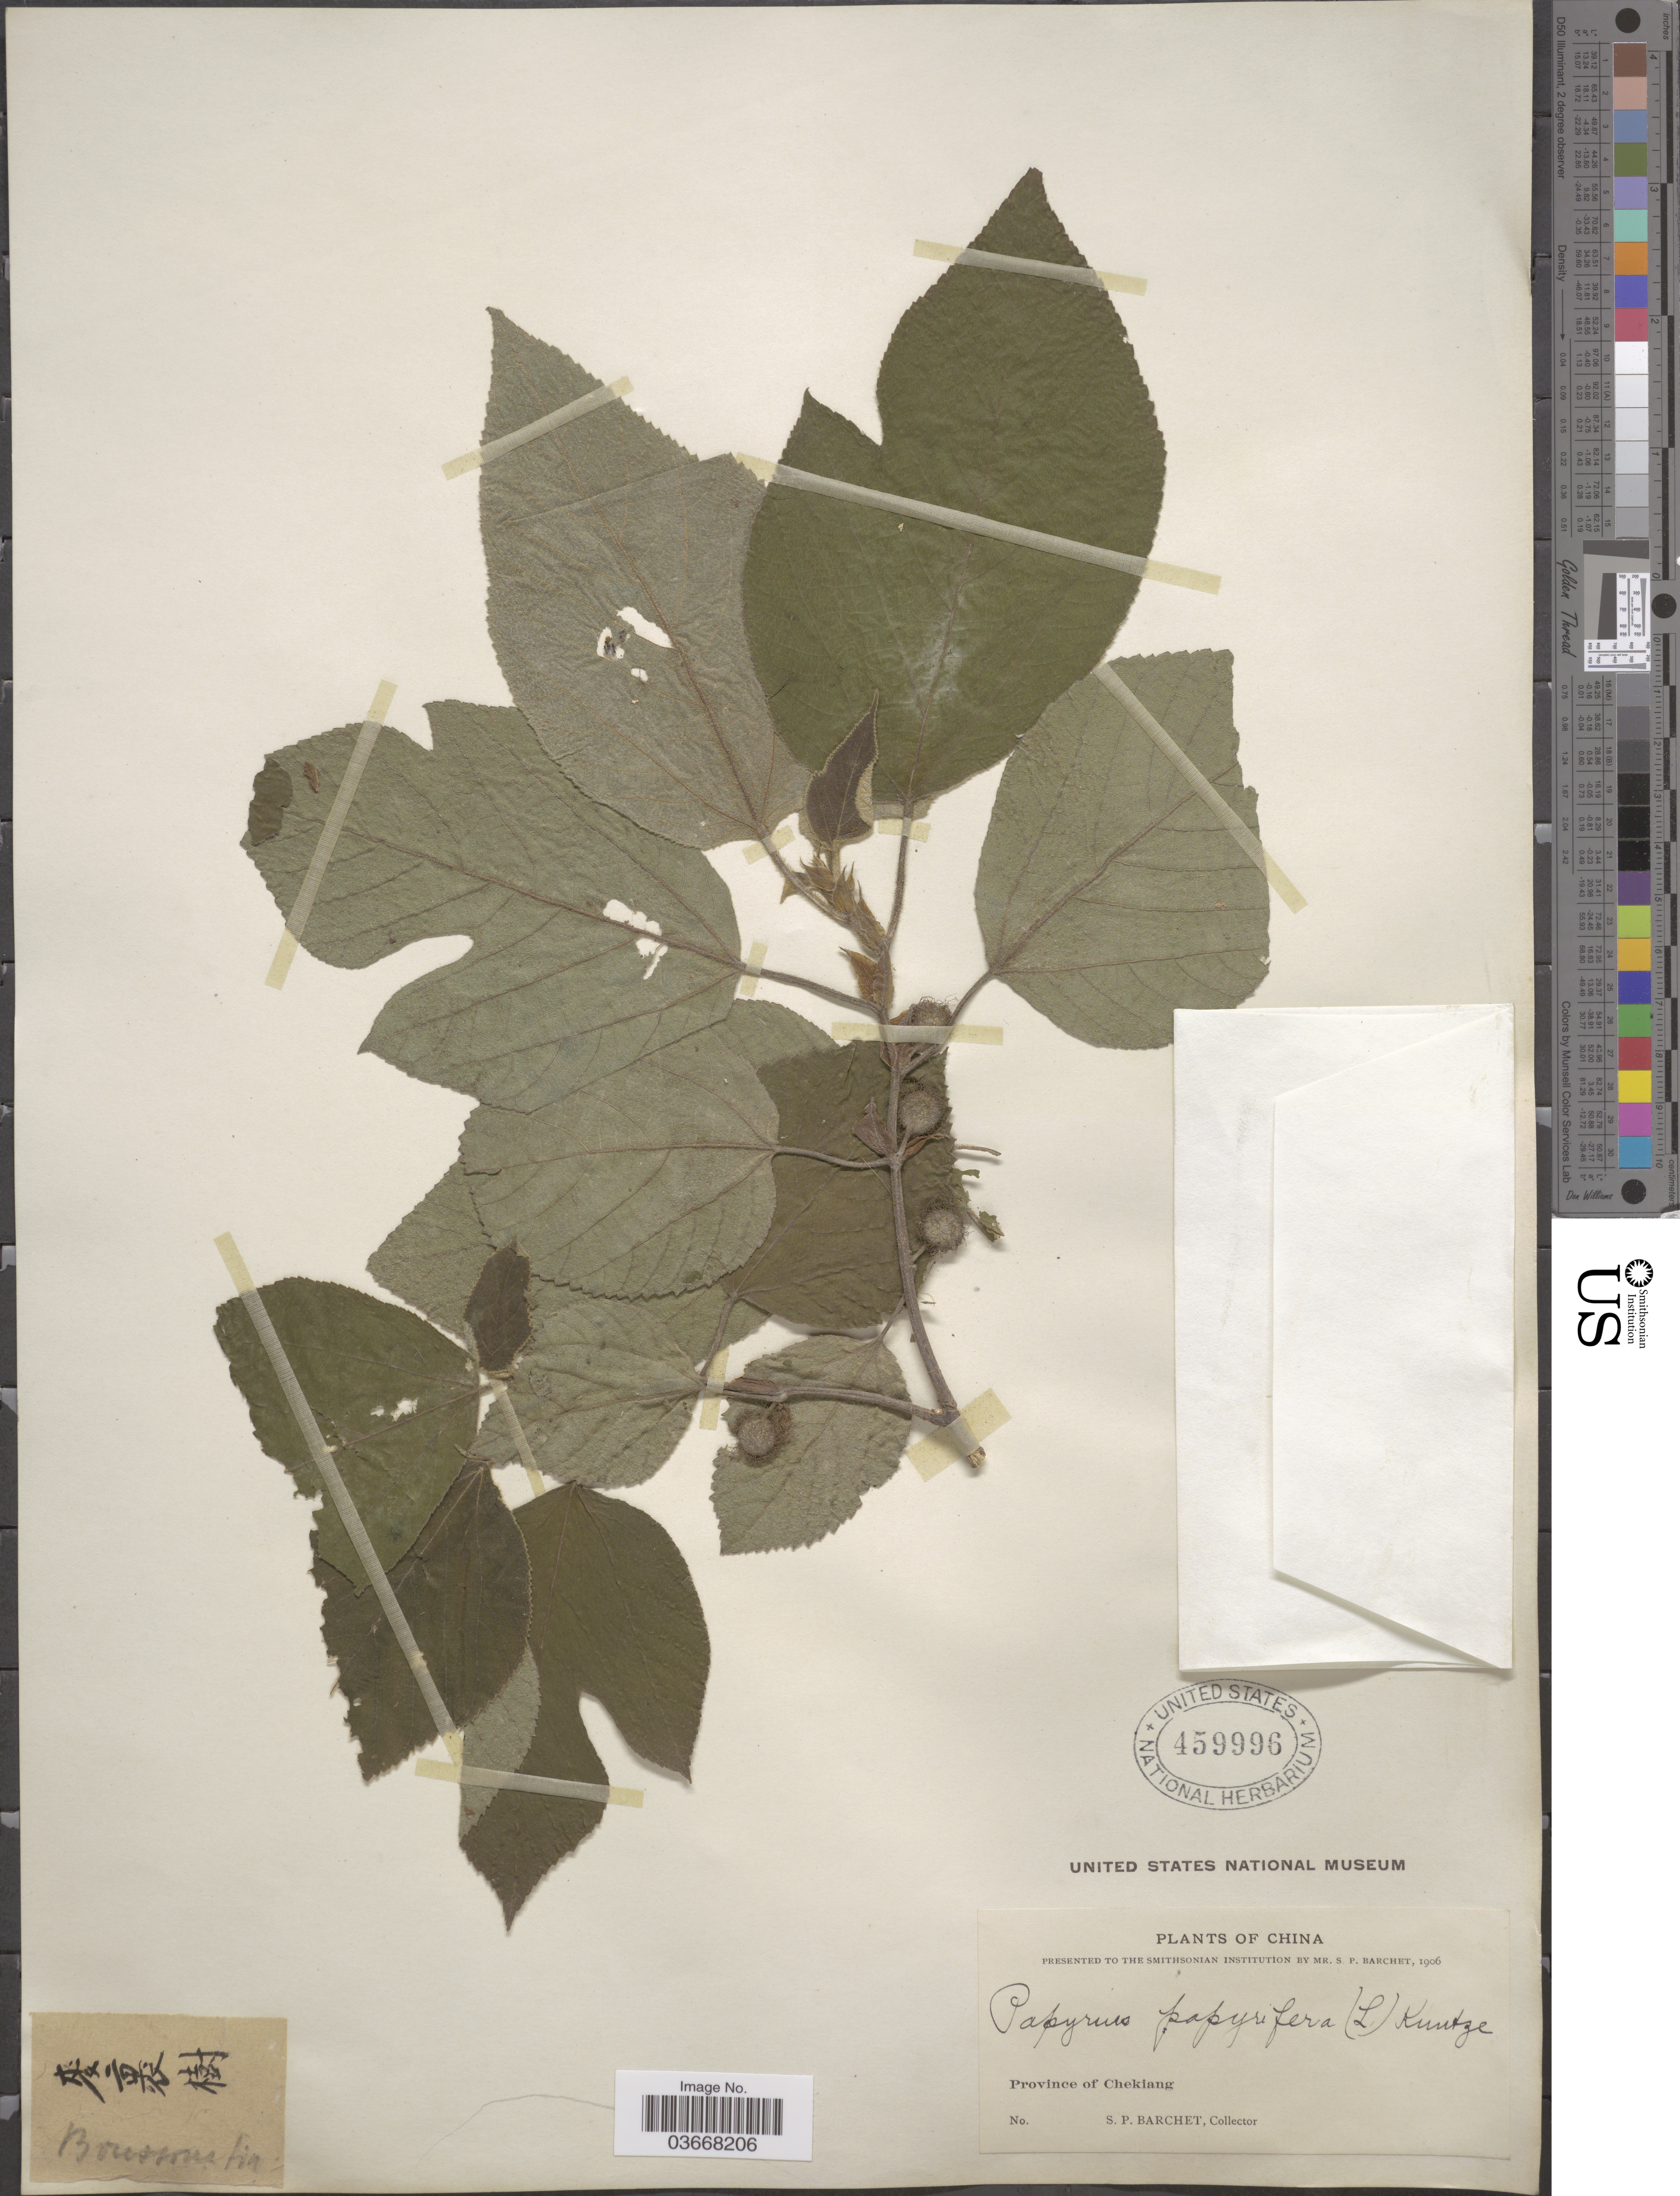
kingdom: Plantae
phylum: Tracheophyta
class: Magnoliopsida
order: Rosales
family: Moraceae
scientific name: Broussoneta papyrifera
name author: (L.) L'Hér. ex Vent.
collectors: S. P. Barchet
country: China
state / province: Zhejiang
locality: Province of Chekiang.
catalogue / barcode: US 459996